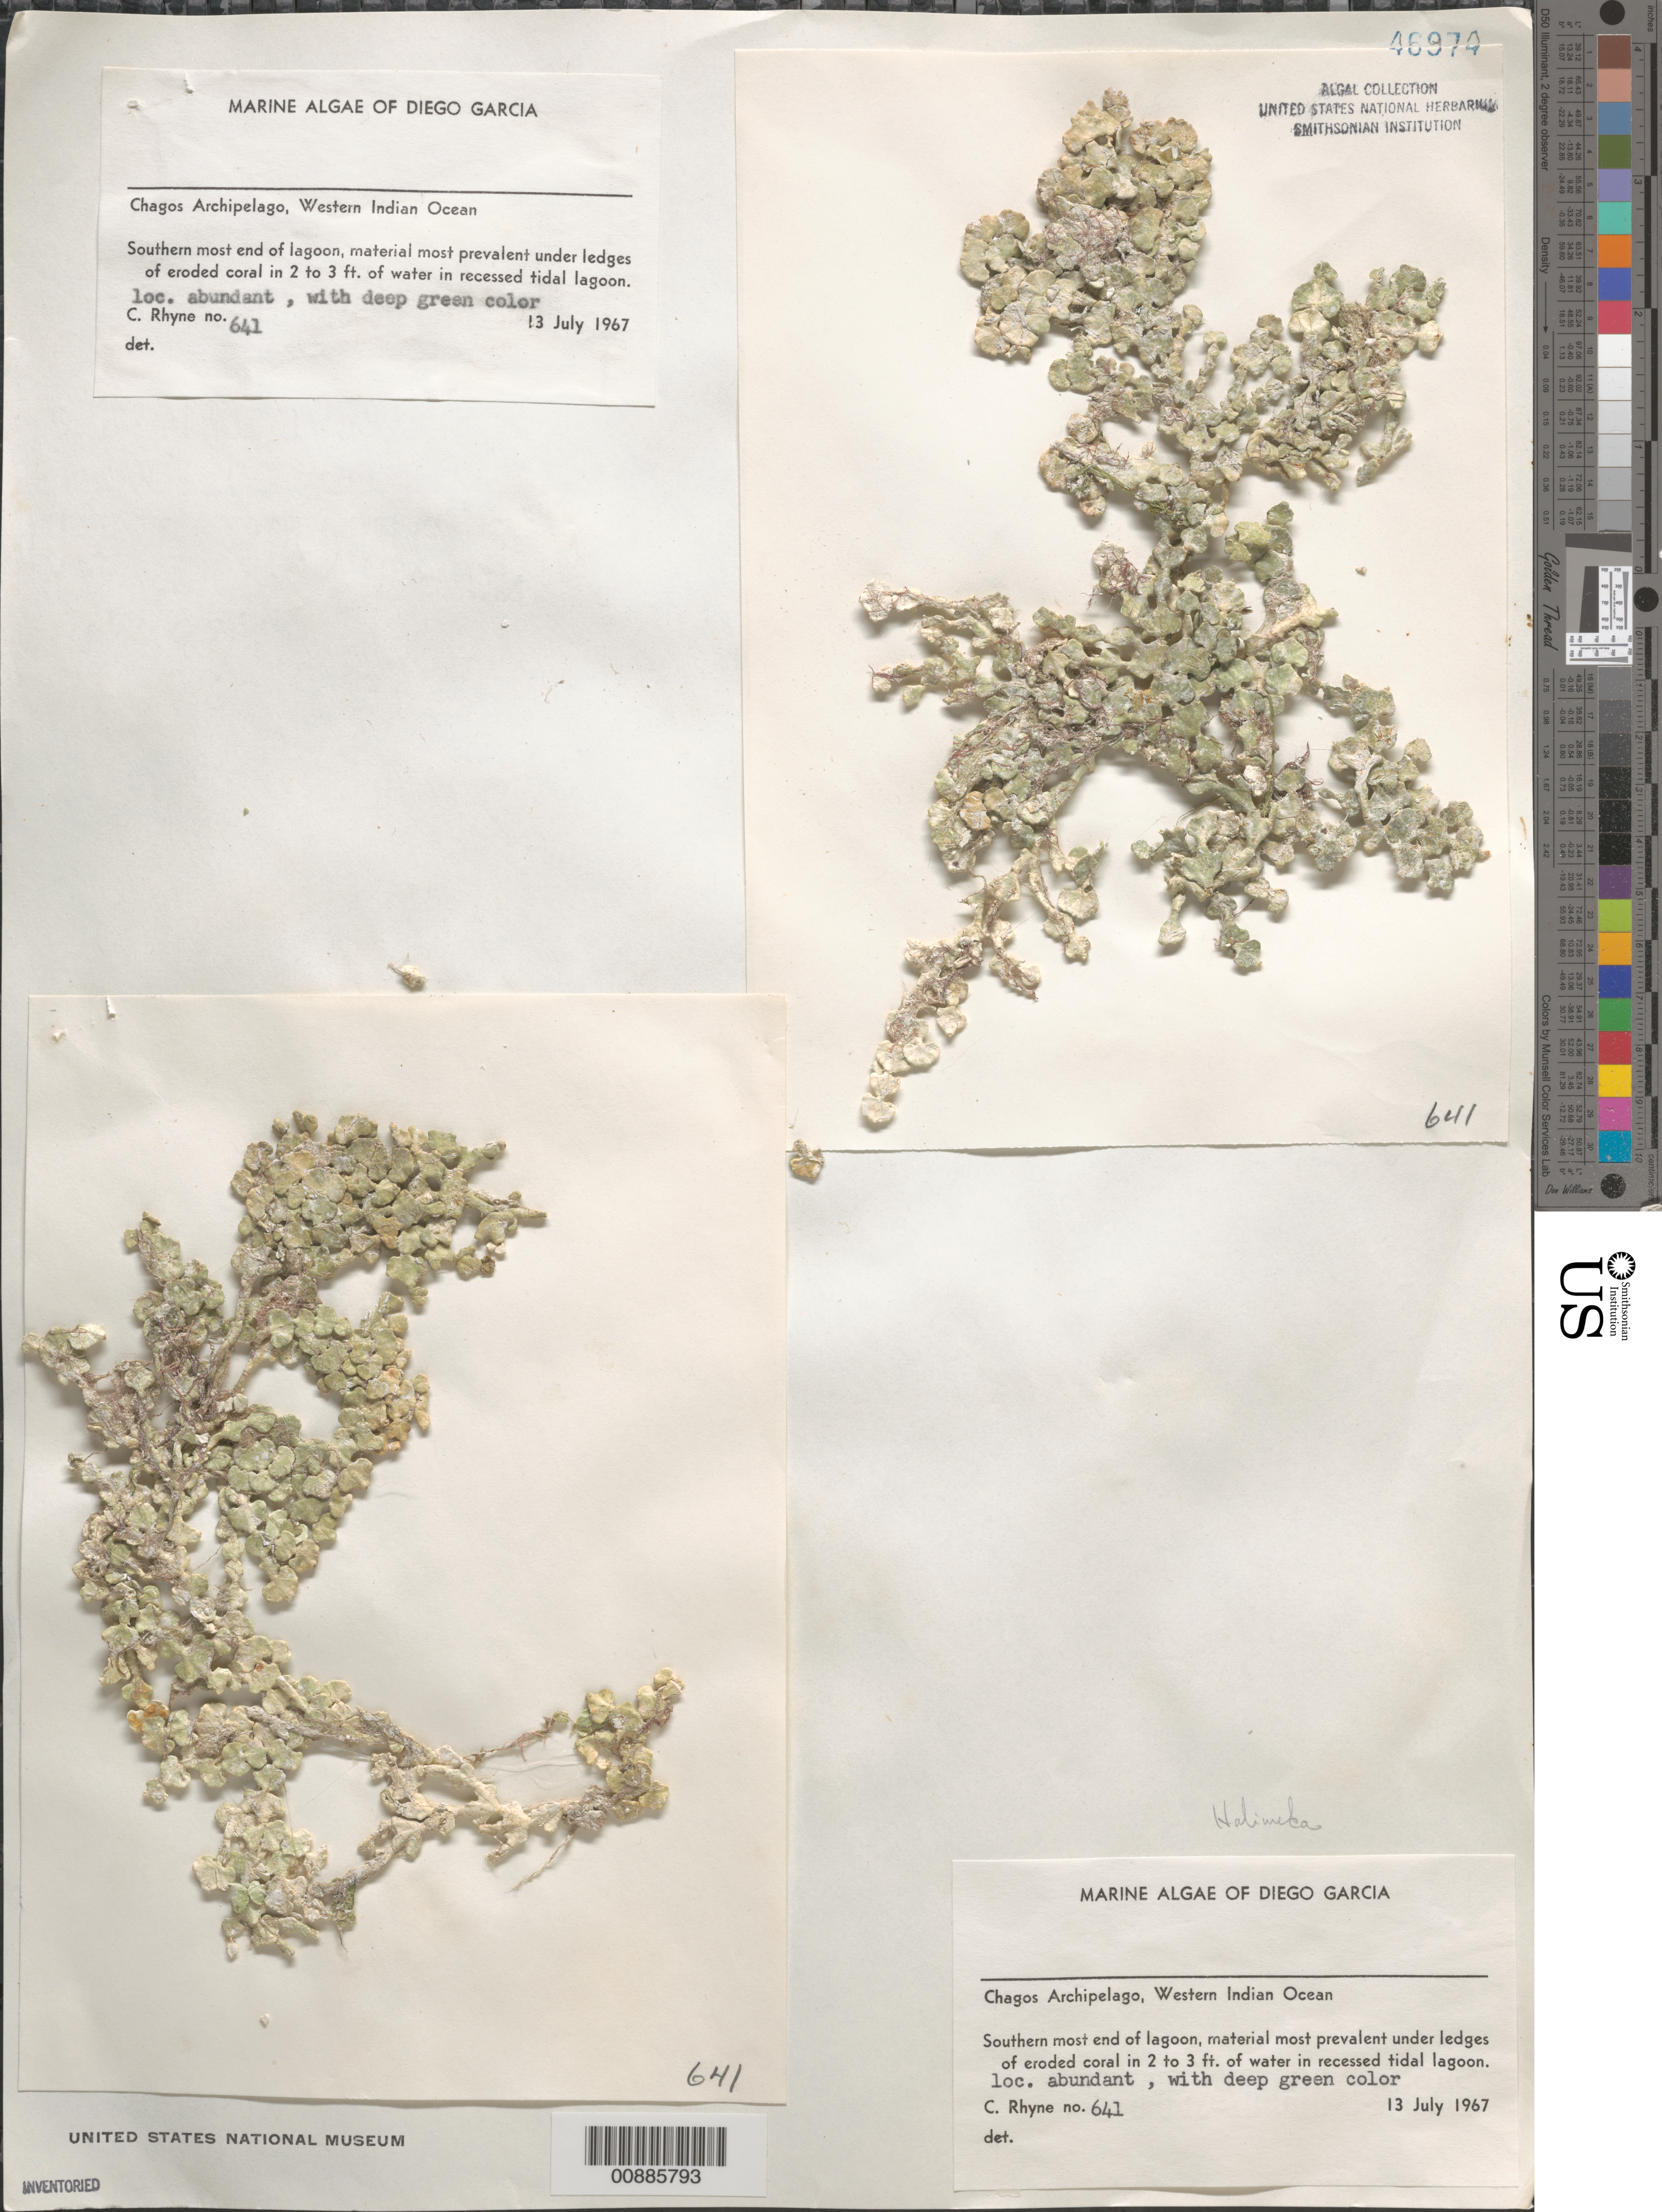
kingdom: Plantae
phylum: Chlorophyta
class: Ulvophyceae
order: Bryopsidales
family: Halimedaceae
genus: Halimeda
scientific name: Halimeda sp.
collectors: C. Rhyne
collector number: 641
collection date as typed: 13 Jul 1967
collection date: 1967-07-13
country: British Indian Ocean Territory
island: Diego Garcia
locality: South end of lagoon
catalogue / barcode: US 46974